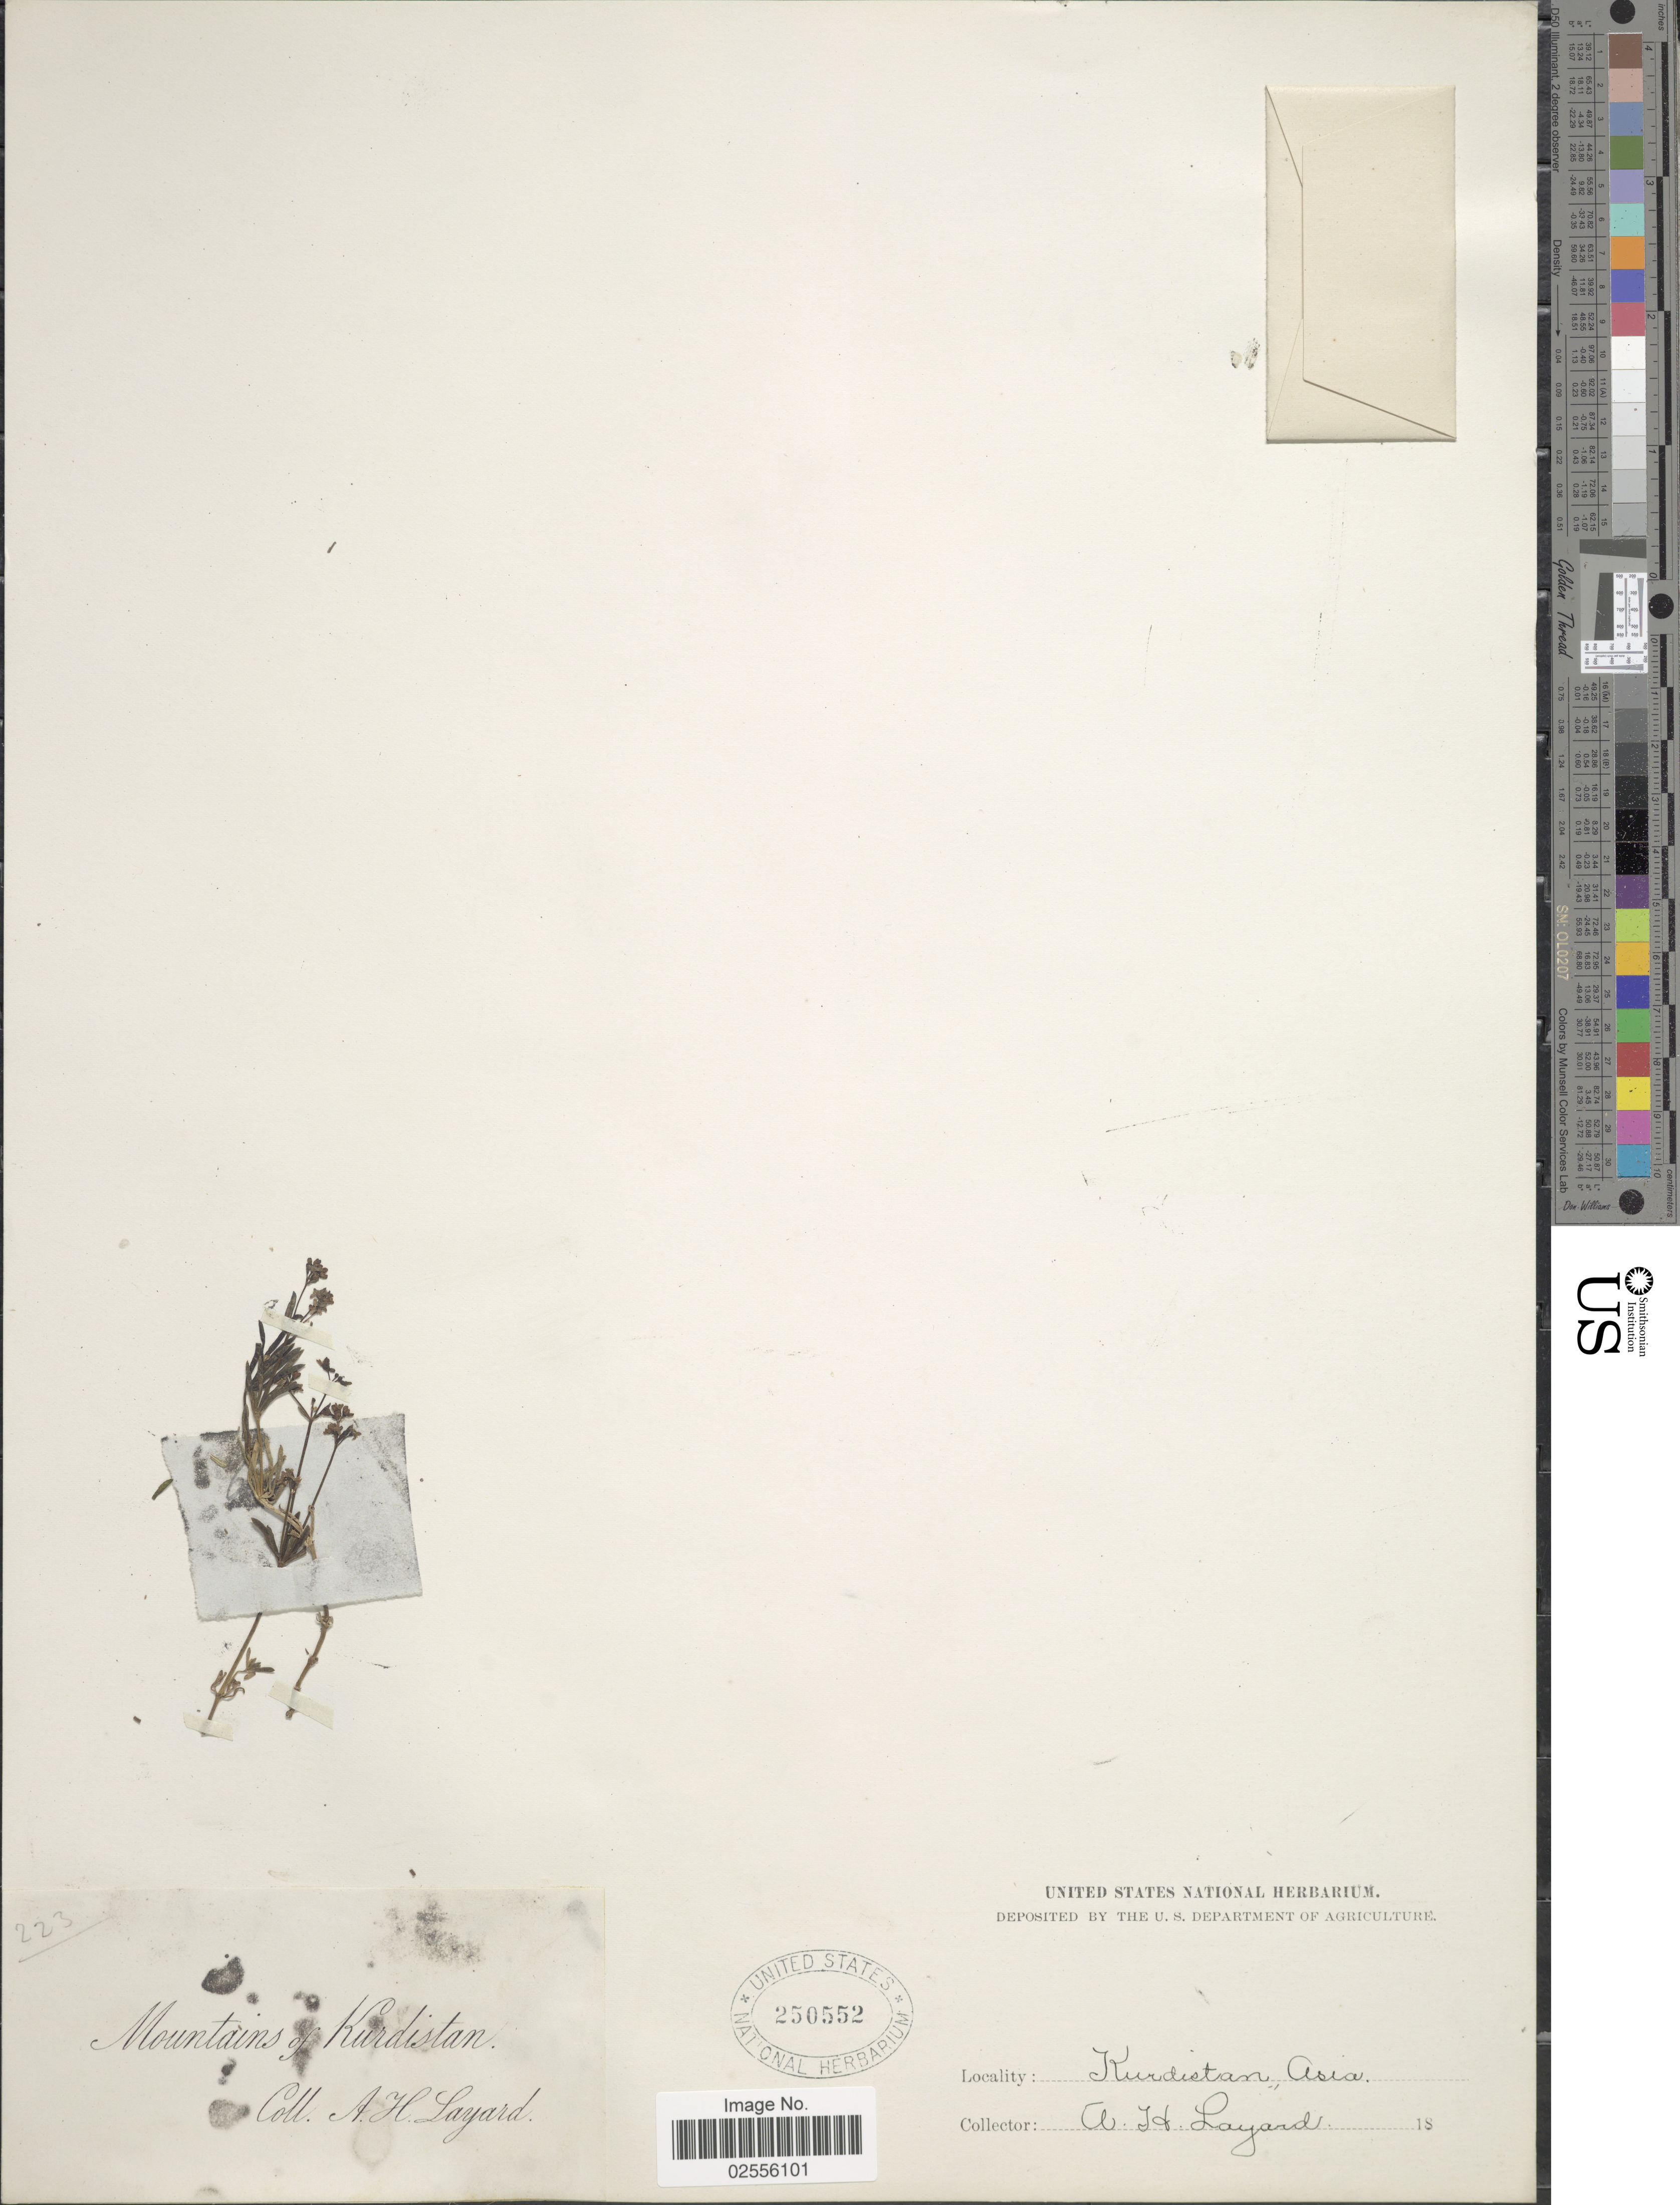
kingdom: Plantae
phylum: Tracheophyta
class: Magnoliopsida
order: Gentianales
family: Rubiaceae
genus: Asperula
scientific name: Asperula sp.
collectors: A. Layard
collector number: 223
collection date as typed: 18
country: Iran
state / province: Kurdistan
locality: Mountains of Kurdistan, Asia.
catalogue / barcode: US 250552